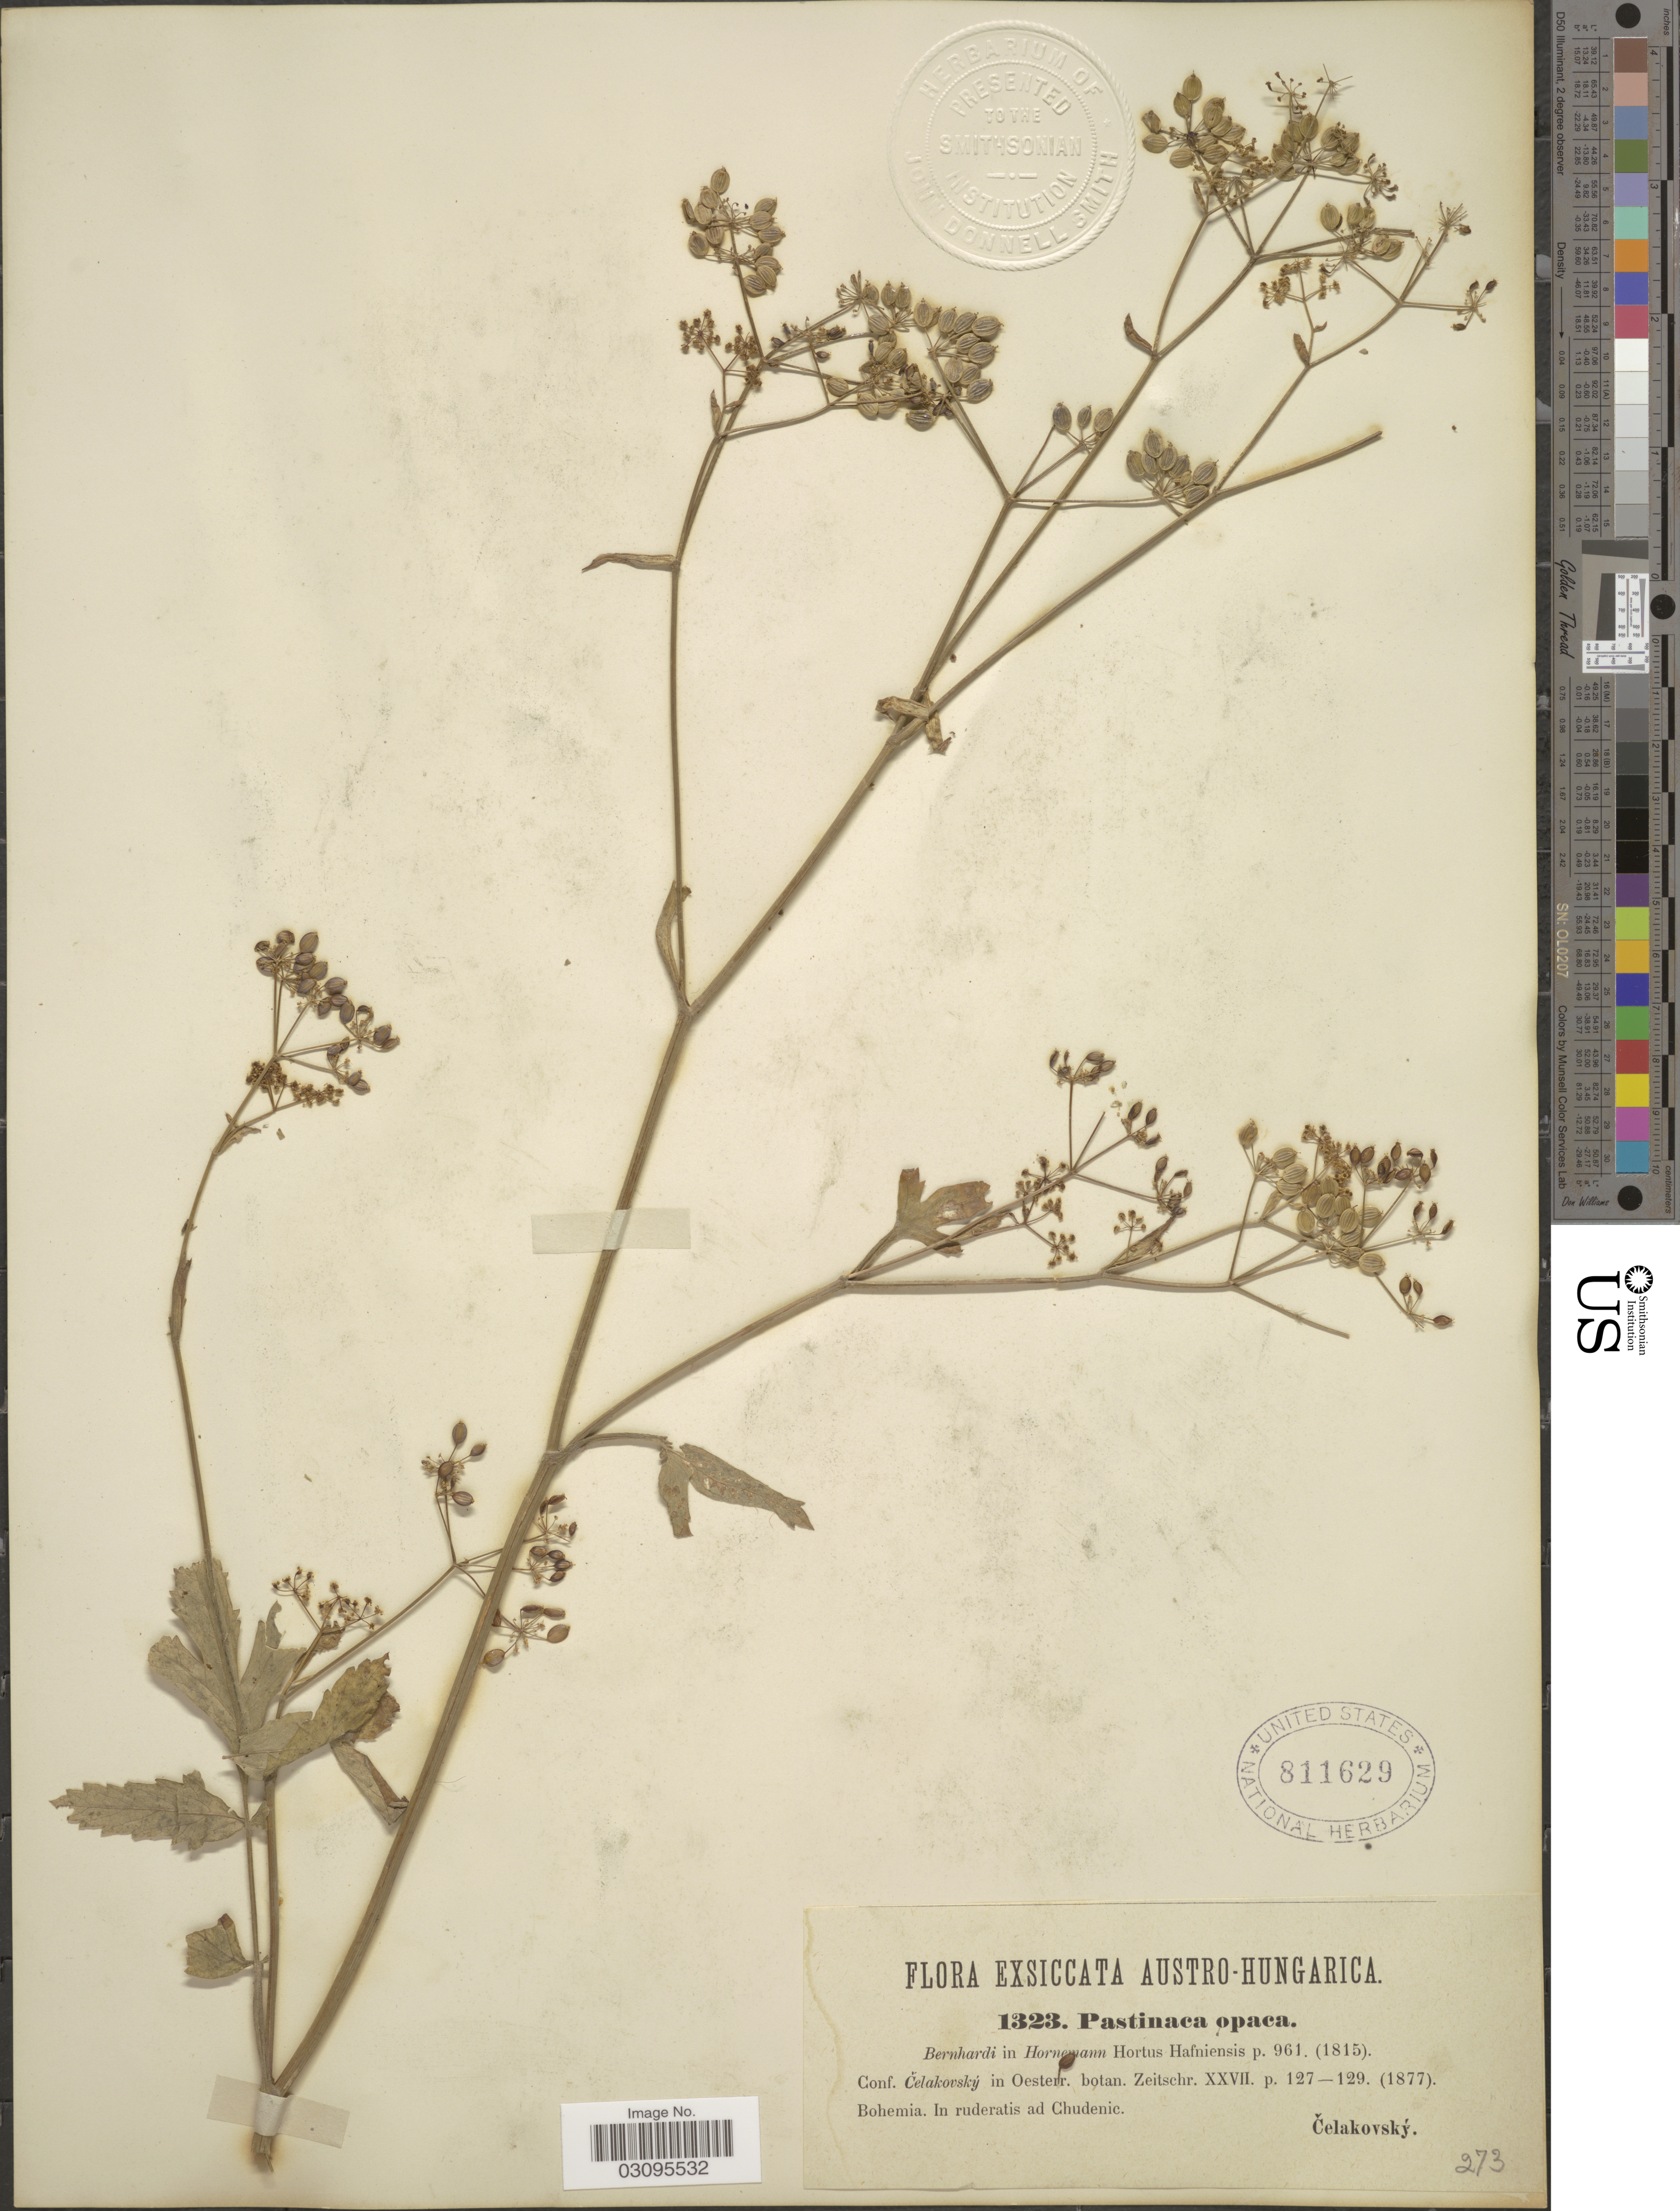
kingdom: Plantae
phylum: Tracheophyta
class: Magnoliopsida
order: Apiales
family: Apiaceae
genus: Pastinaca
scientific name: Pastinaca opaca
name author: Bernh. ex Hornem.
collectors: Celakovsky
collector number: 1323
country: Hungary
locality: Austro-Hungarica, Bohemia, In ruderatis ad Chudenie.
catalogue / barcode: US 811629